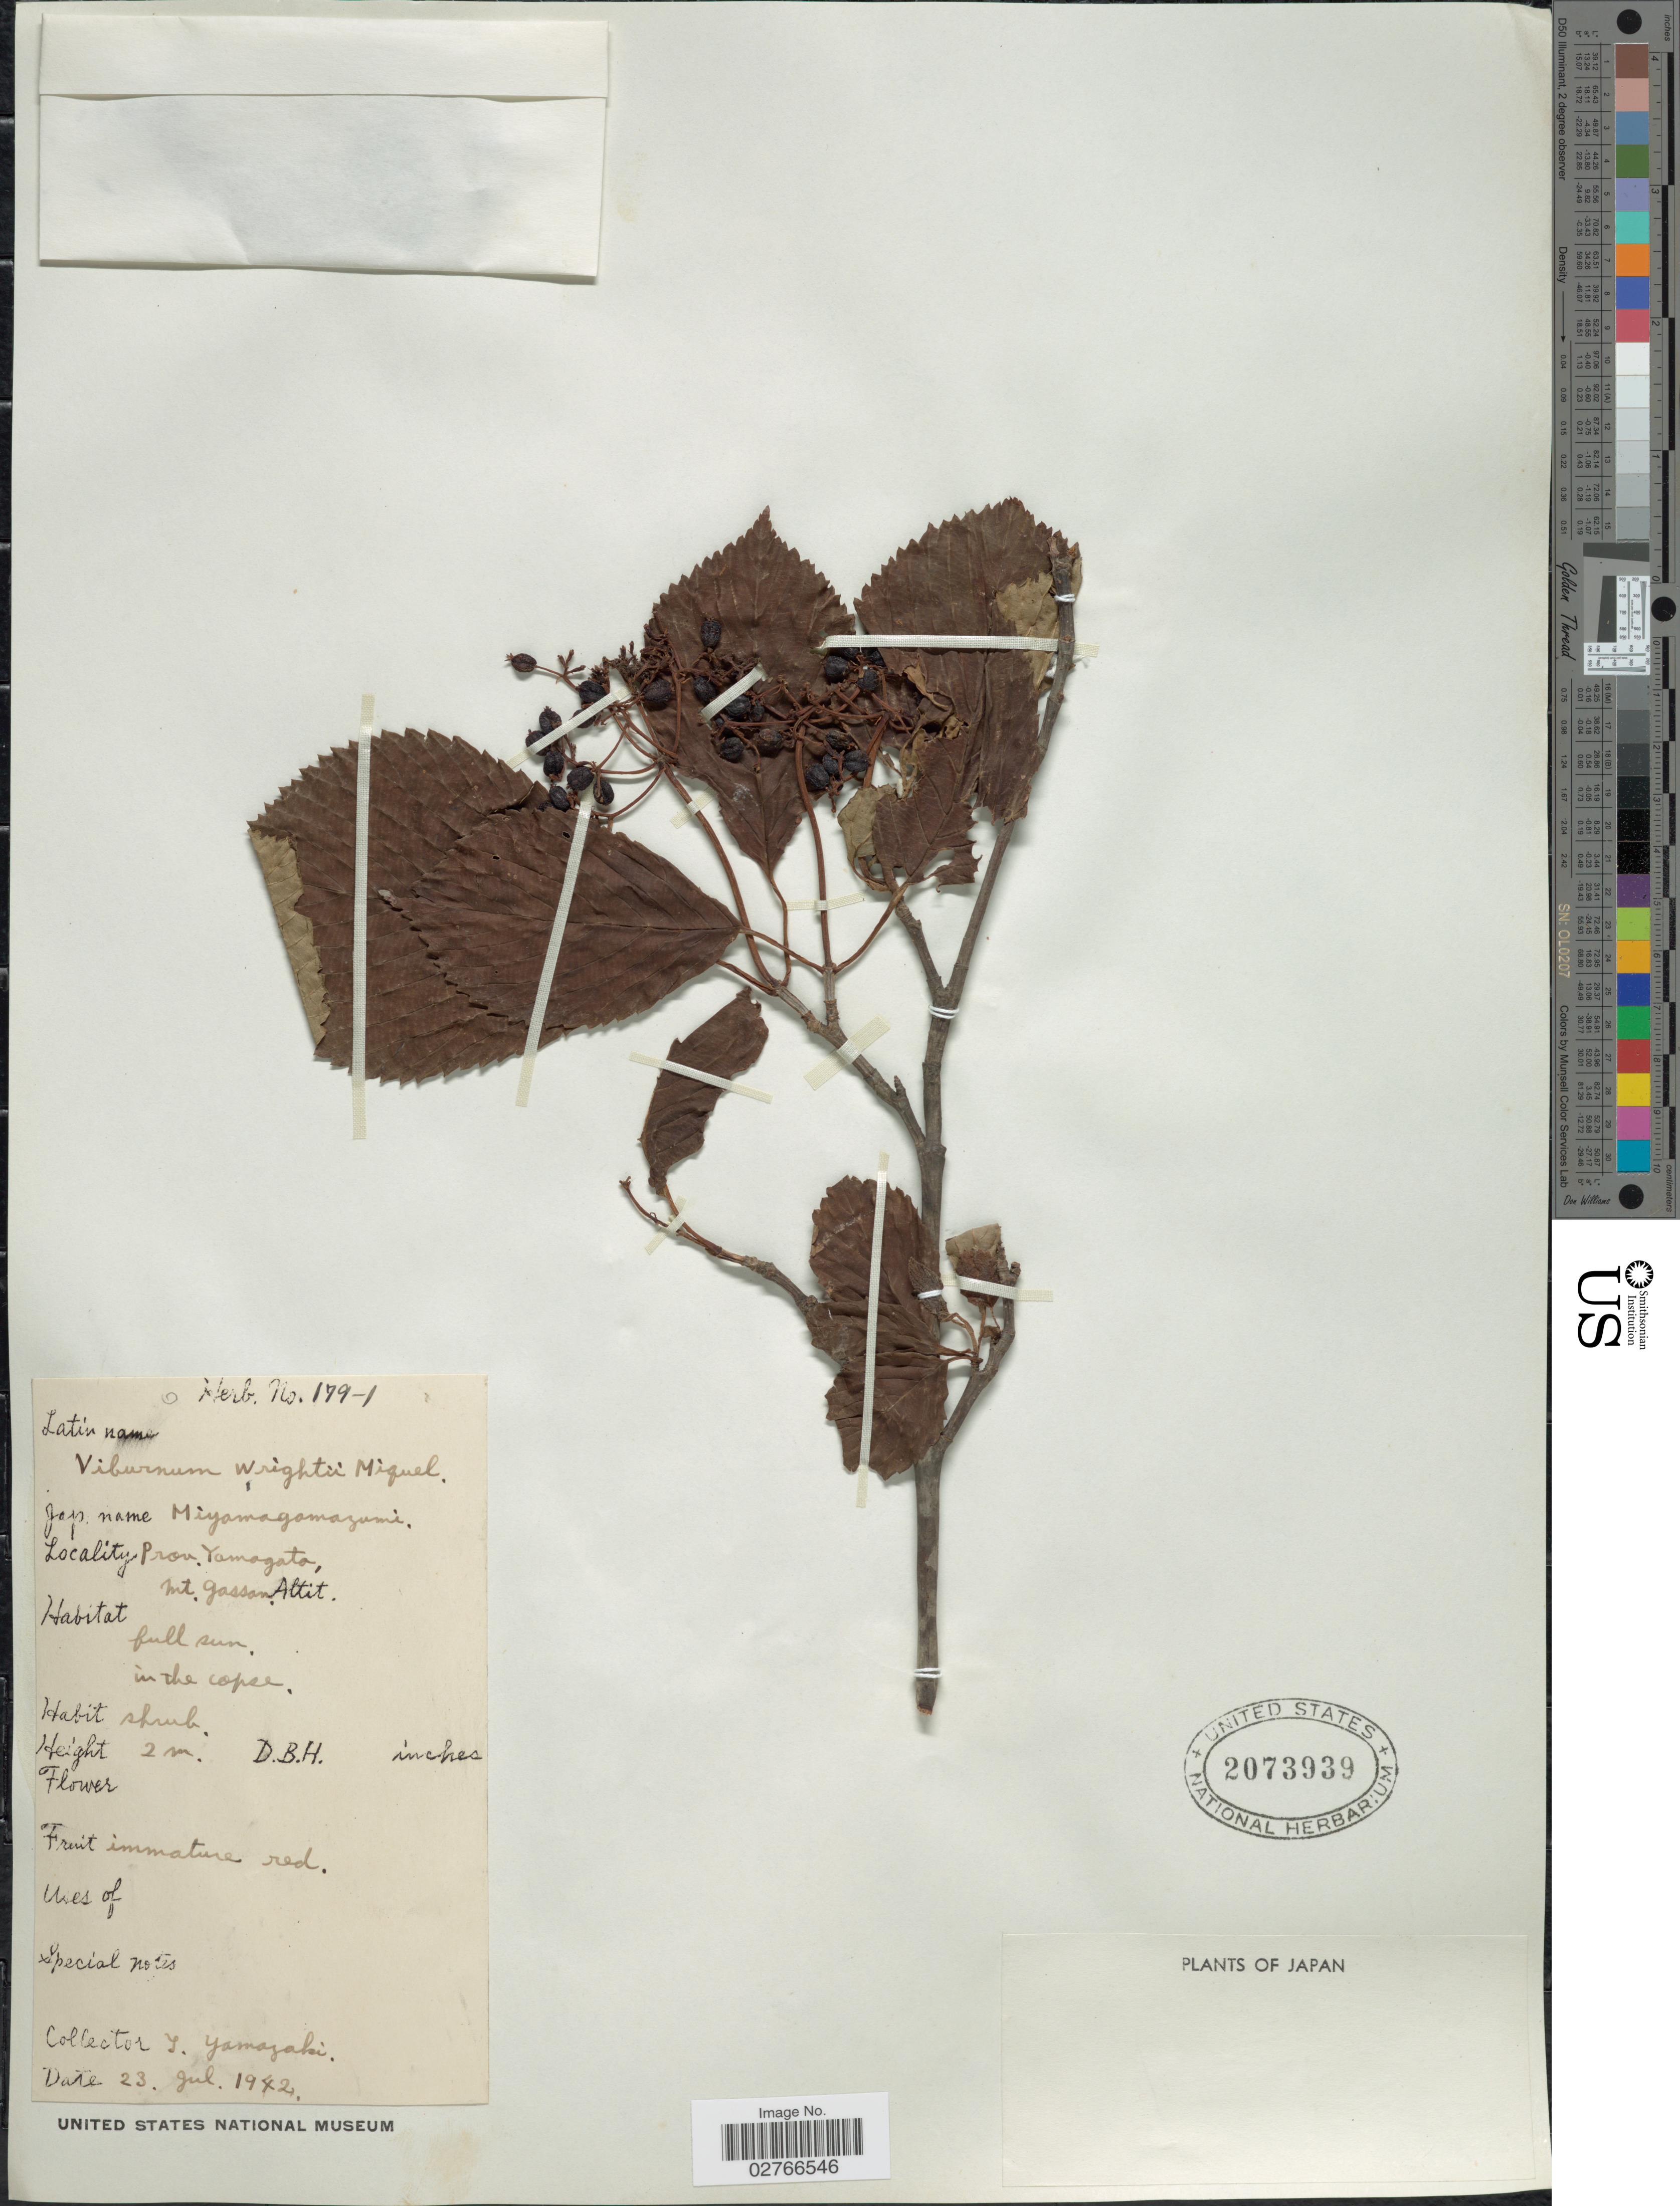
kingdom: Plantae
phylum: Tracheophyta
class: Magnoliopsida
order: Dipsacales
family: Viburnaceae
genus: Viburnum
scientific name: Viburnum wrightii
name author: Miq.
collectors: T. Yamazaki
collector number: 179-1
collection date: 1942-07-23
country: Japan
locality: Prov. Yamogata, Mt. Gassam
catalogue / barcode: US 2073939